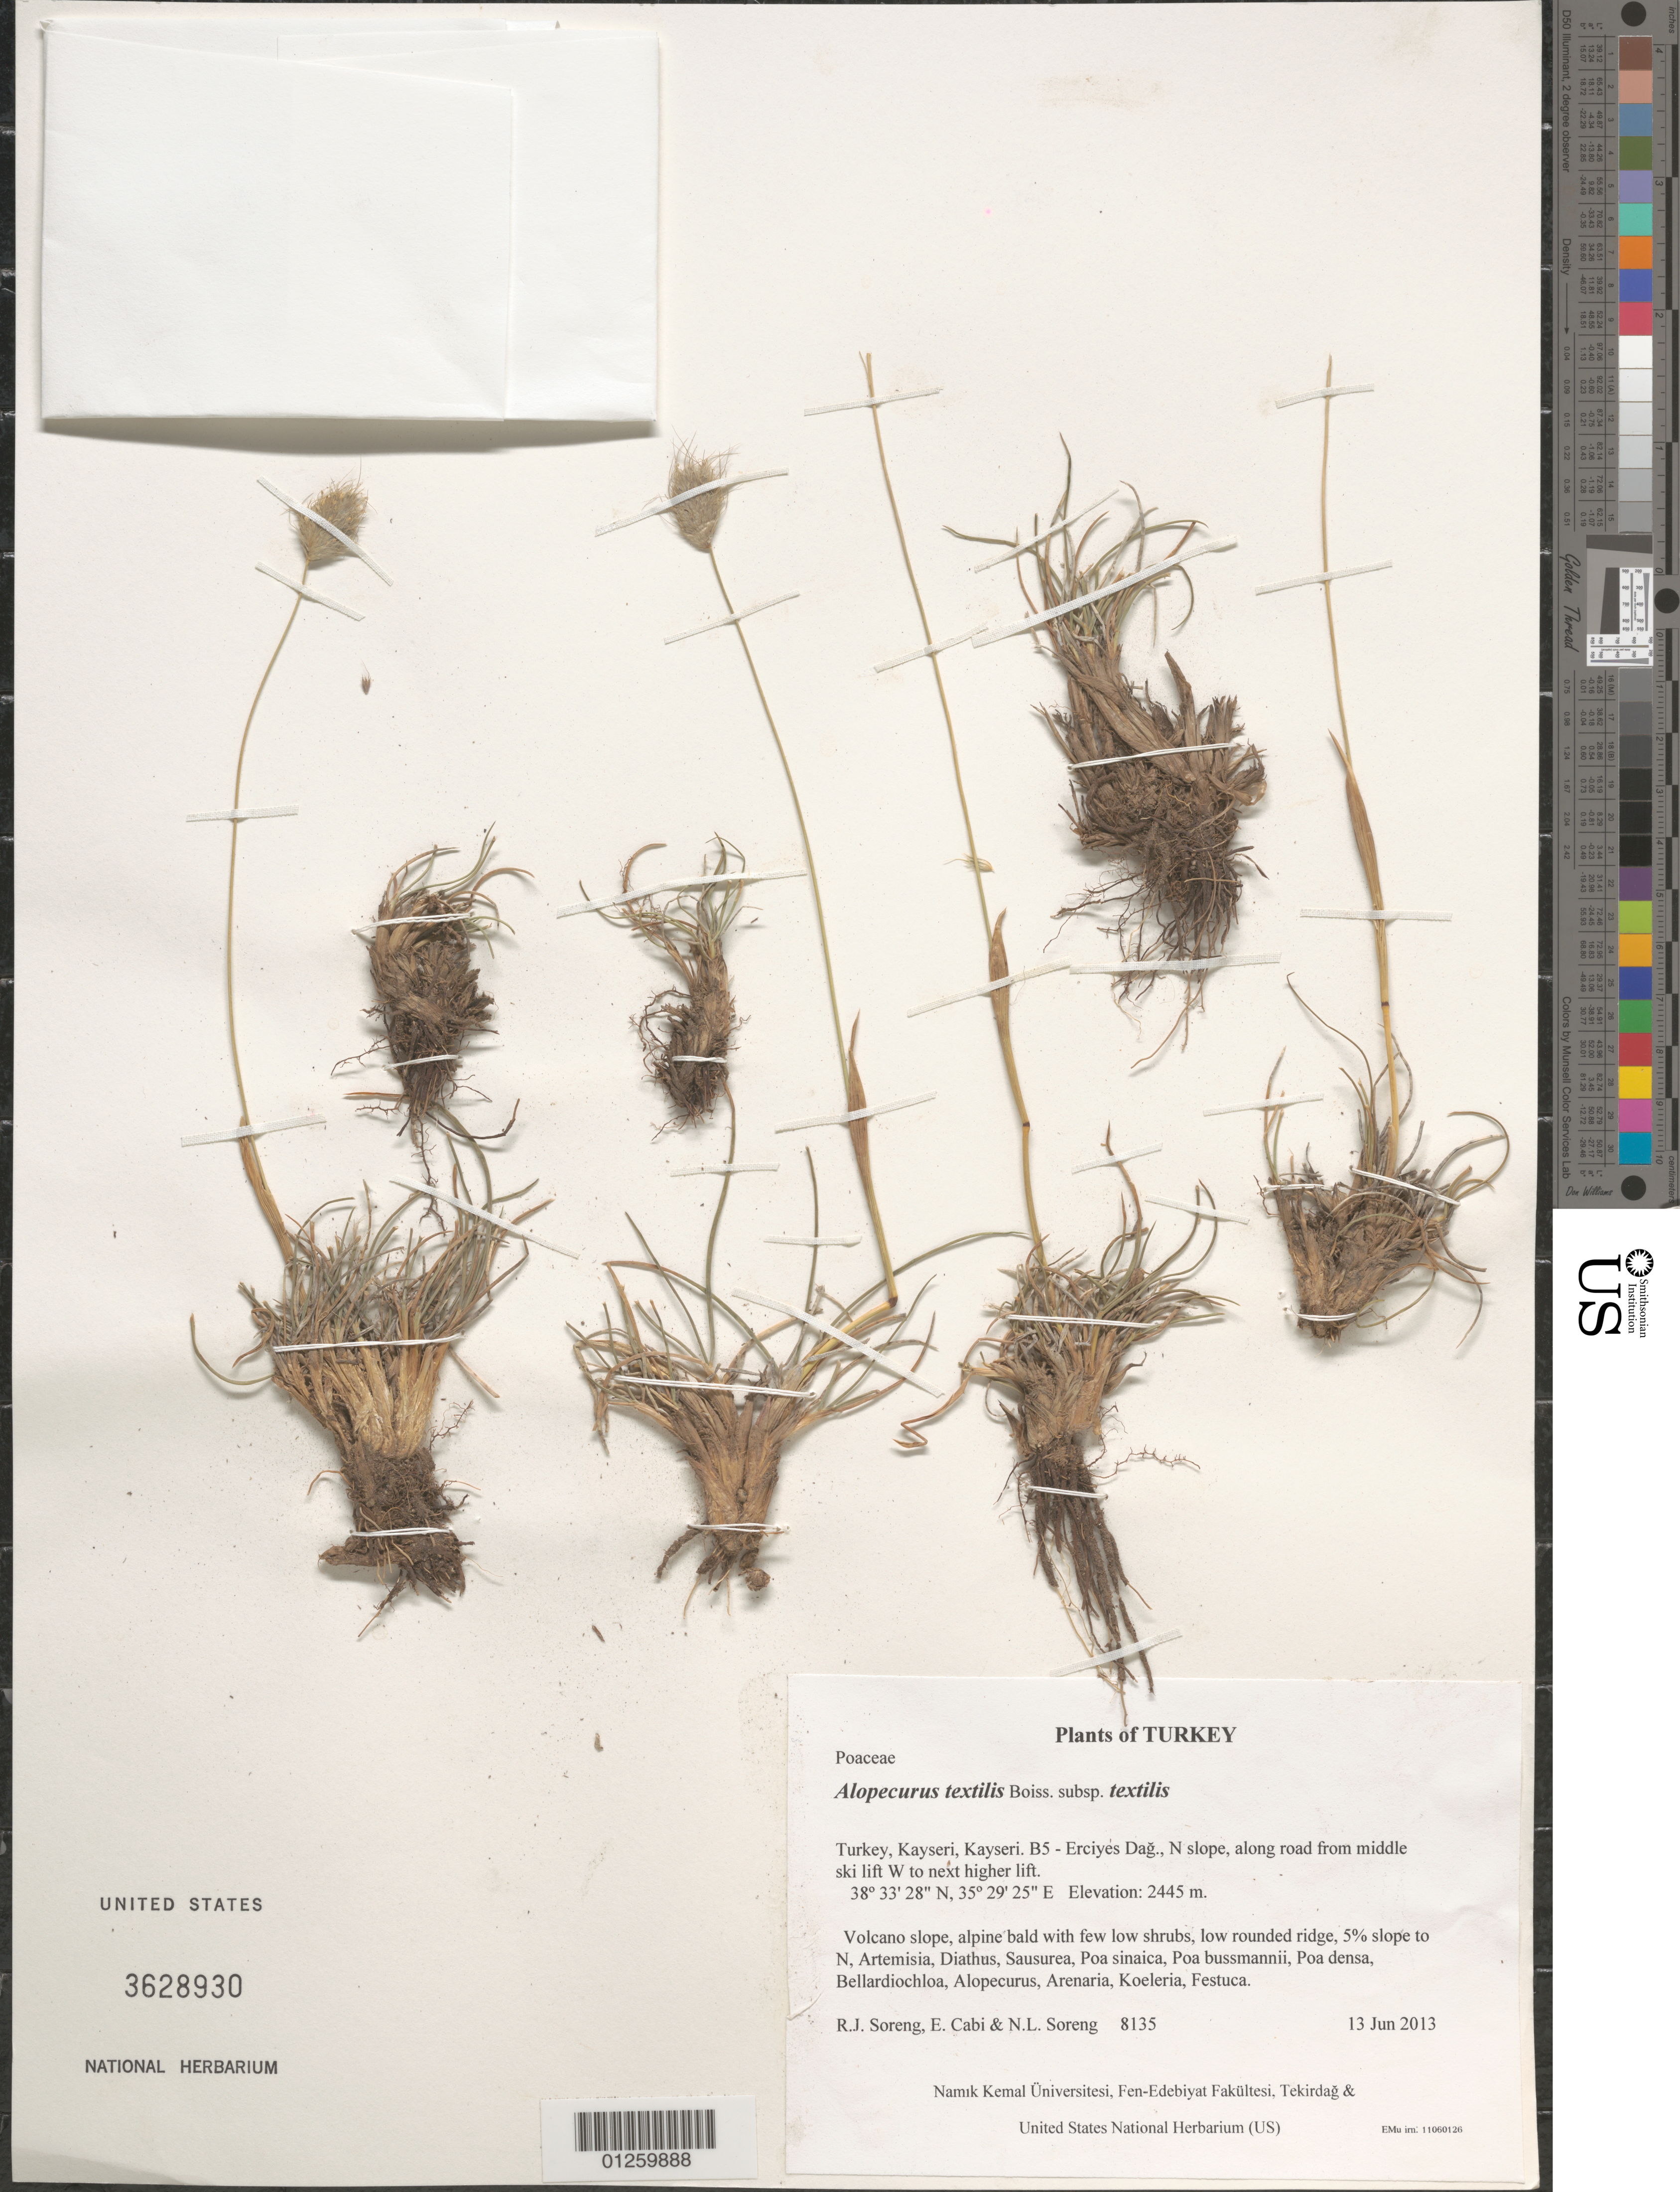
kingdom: Plantae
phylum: Tracheophyta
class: Liliopsida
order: Poales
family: Poaceae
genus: Alopecurus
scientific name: Alopecurus textilis subsp. textilis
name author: Boiss.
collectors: R. J. Soreng, E. Cabi & N. L. Soreng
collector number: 8135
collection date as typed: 2013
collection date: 2013-06-13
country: Turkey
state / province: Kayseri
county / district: Kayseri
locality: B5 - Erciyes Dag., N slope, along road from middle ski lift W to next higher lift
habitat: Volcano slope, alpine bald with few low shrubs, low rounded ridge, 5% slope to N,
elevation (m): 2445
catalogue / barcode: US 3628930